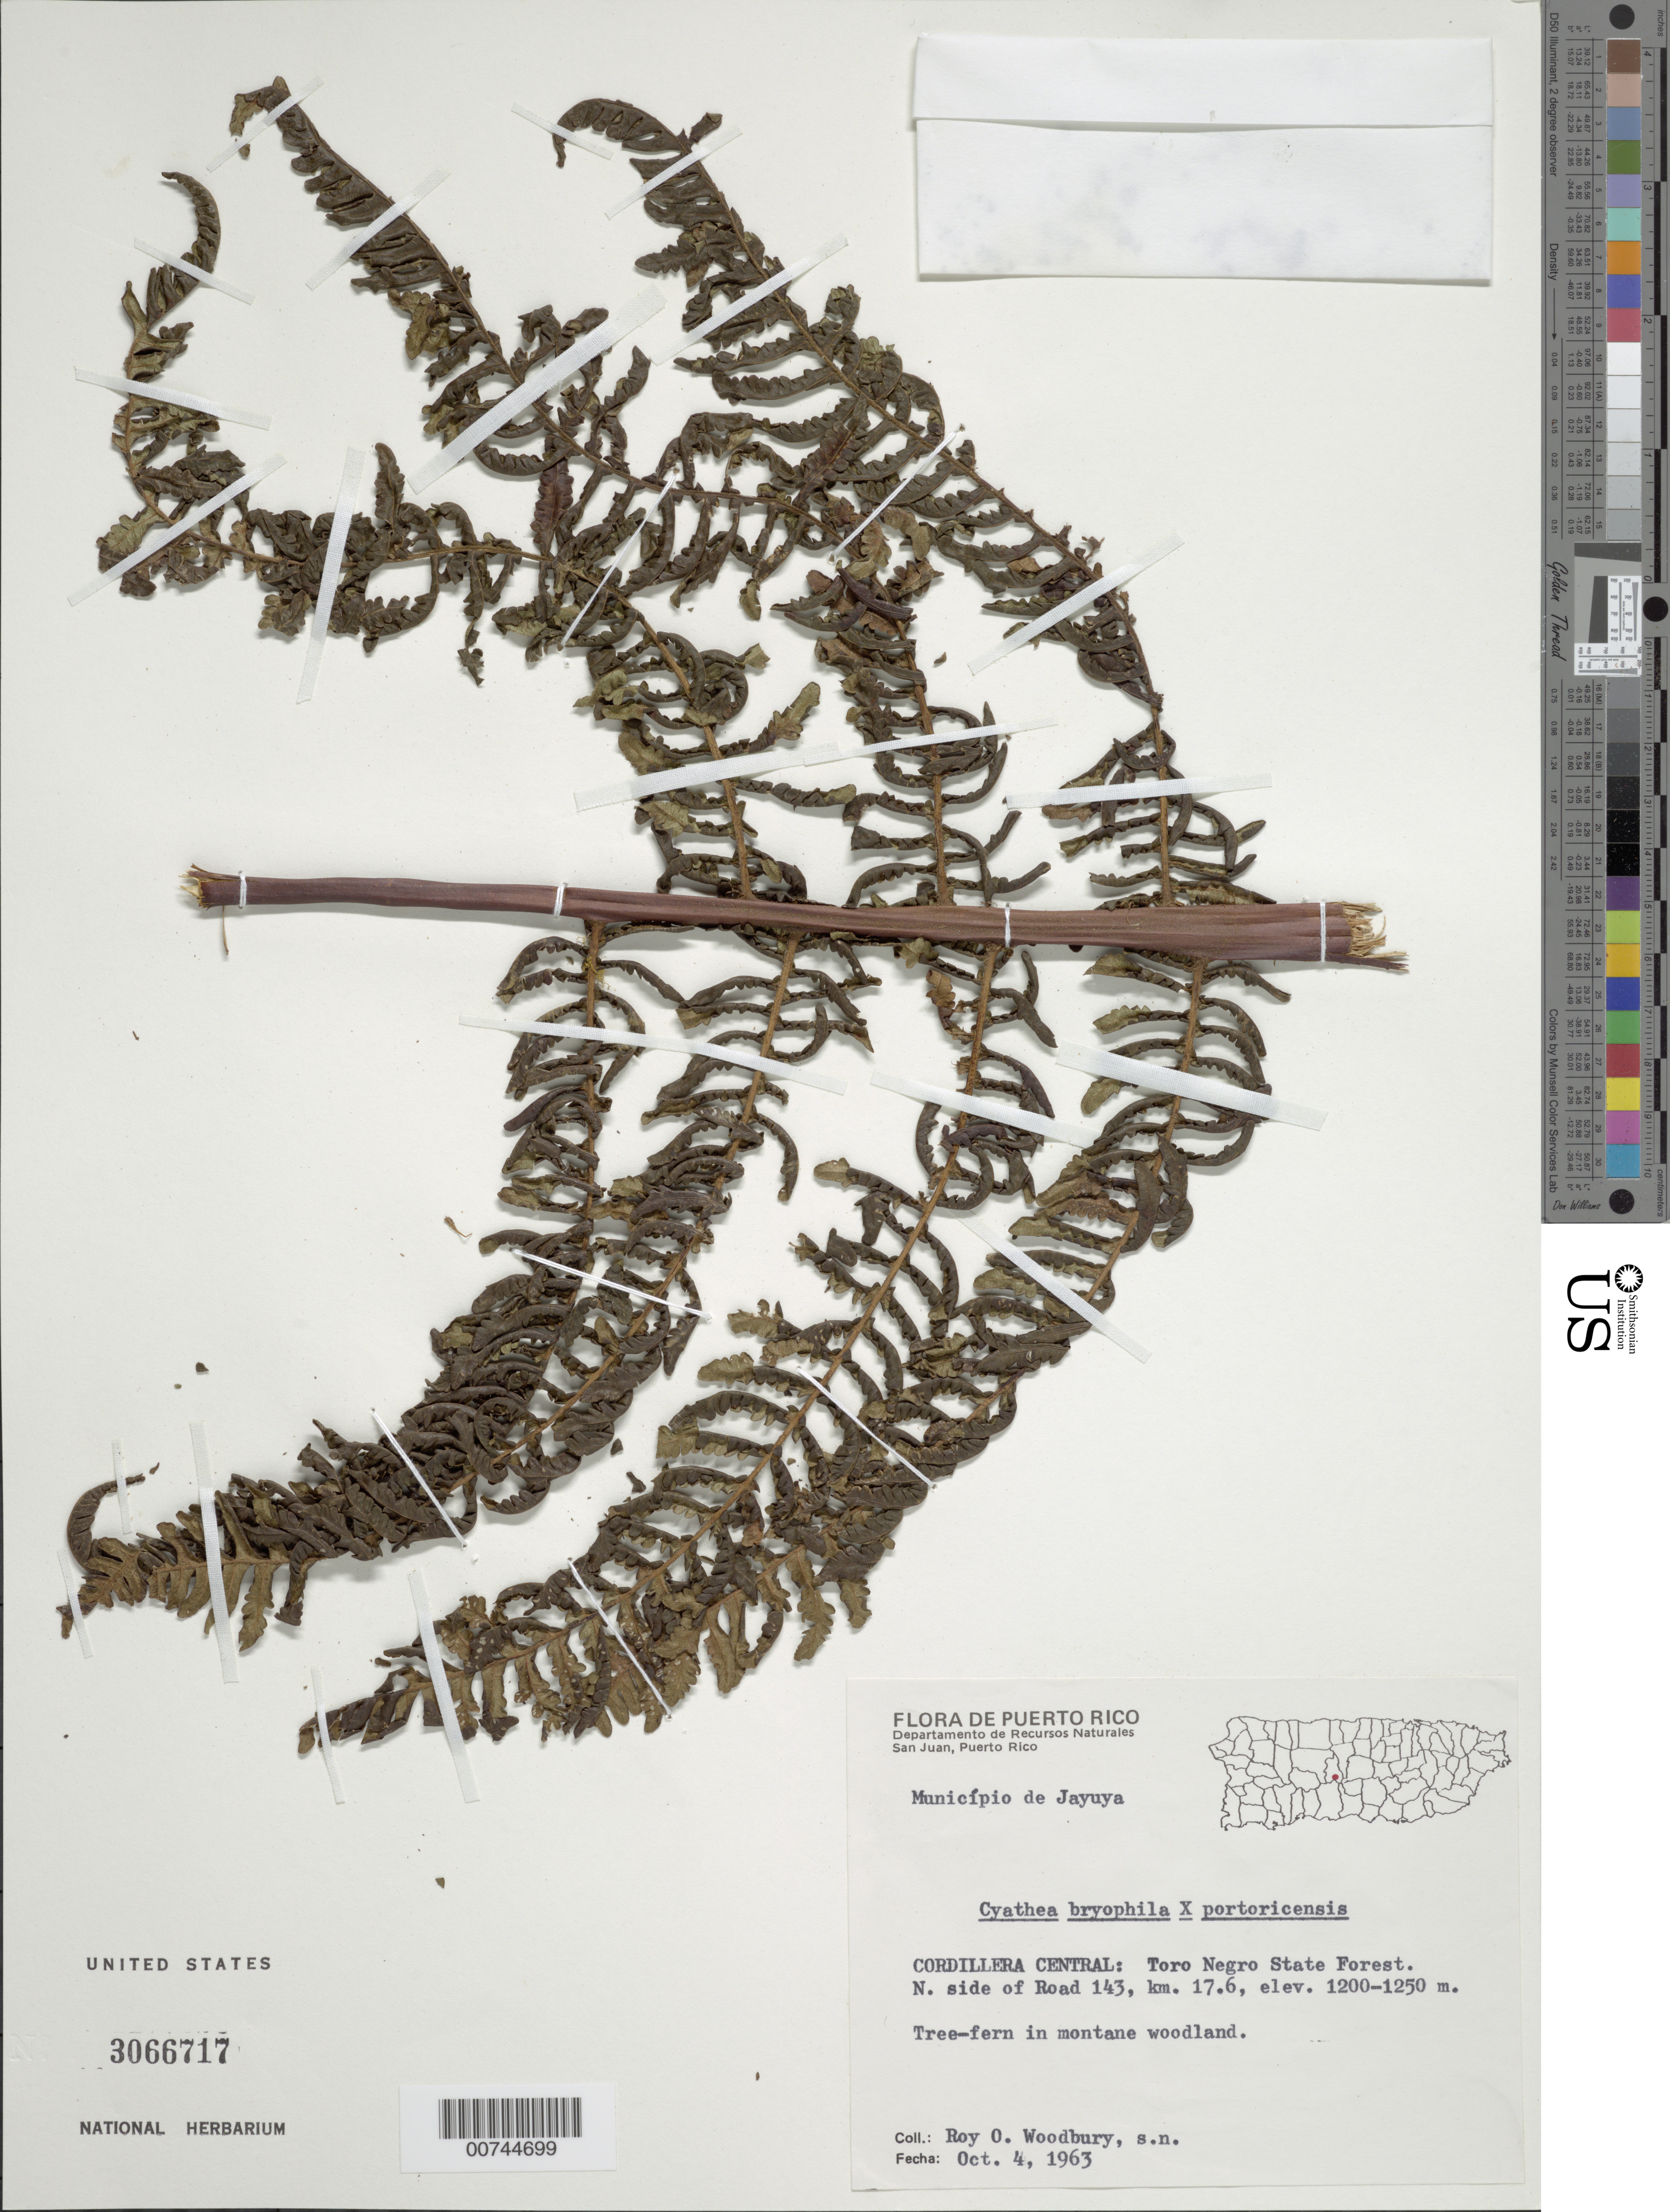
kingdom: Plantae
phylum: Tracheophyta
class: Polypodiopsida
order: Cyatheales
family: Cyatheaceae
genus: Alsophila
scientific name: Alsophila bryophila x A. portoricensis (Spreng. ex Kuhn) D.S. Conant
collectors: R. O. Woodbury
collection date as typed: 04 Oct 1963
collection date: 1963-10-04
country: Puerto Rico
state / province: Jayuya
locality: Cordillera Central: Toro Negro State forest. N side of Road 143, km 17.6. Municipio de Jayuya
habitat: Tree-fern in montane woodland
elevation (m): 1200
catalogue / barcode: US 3066717